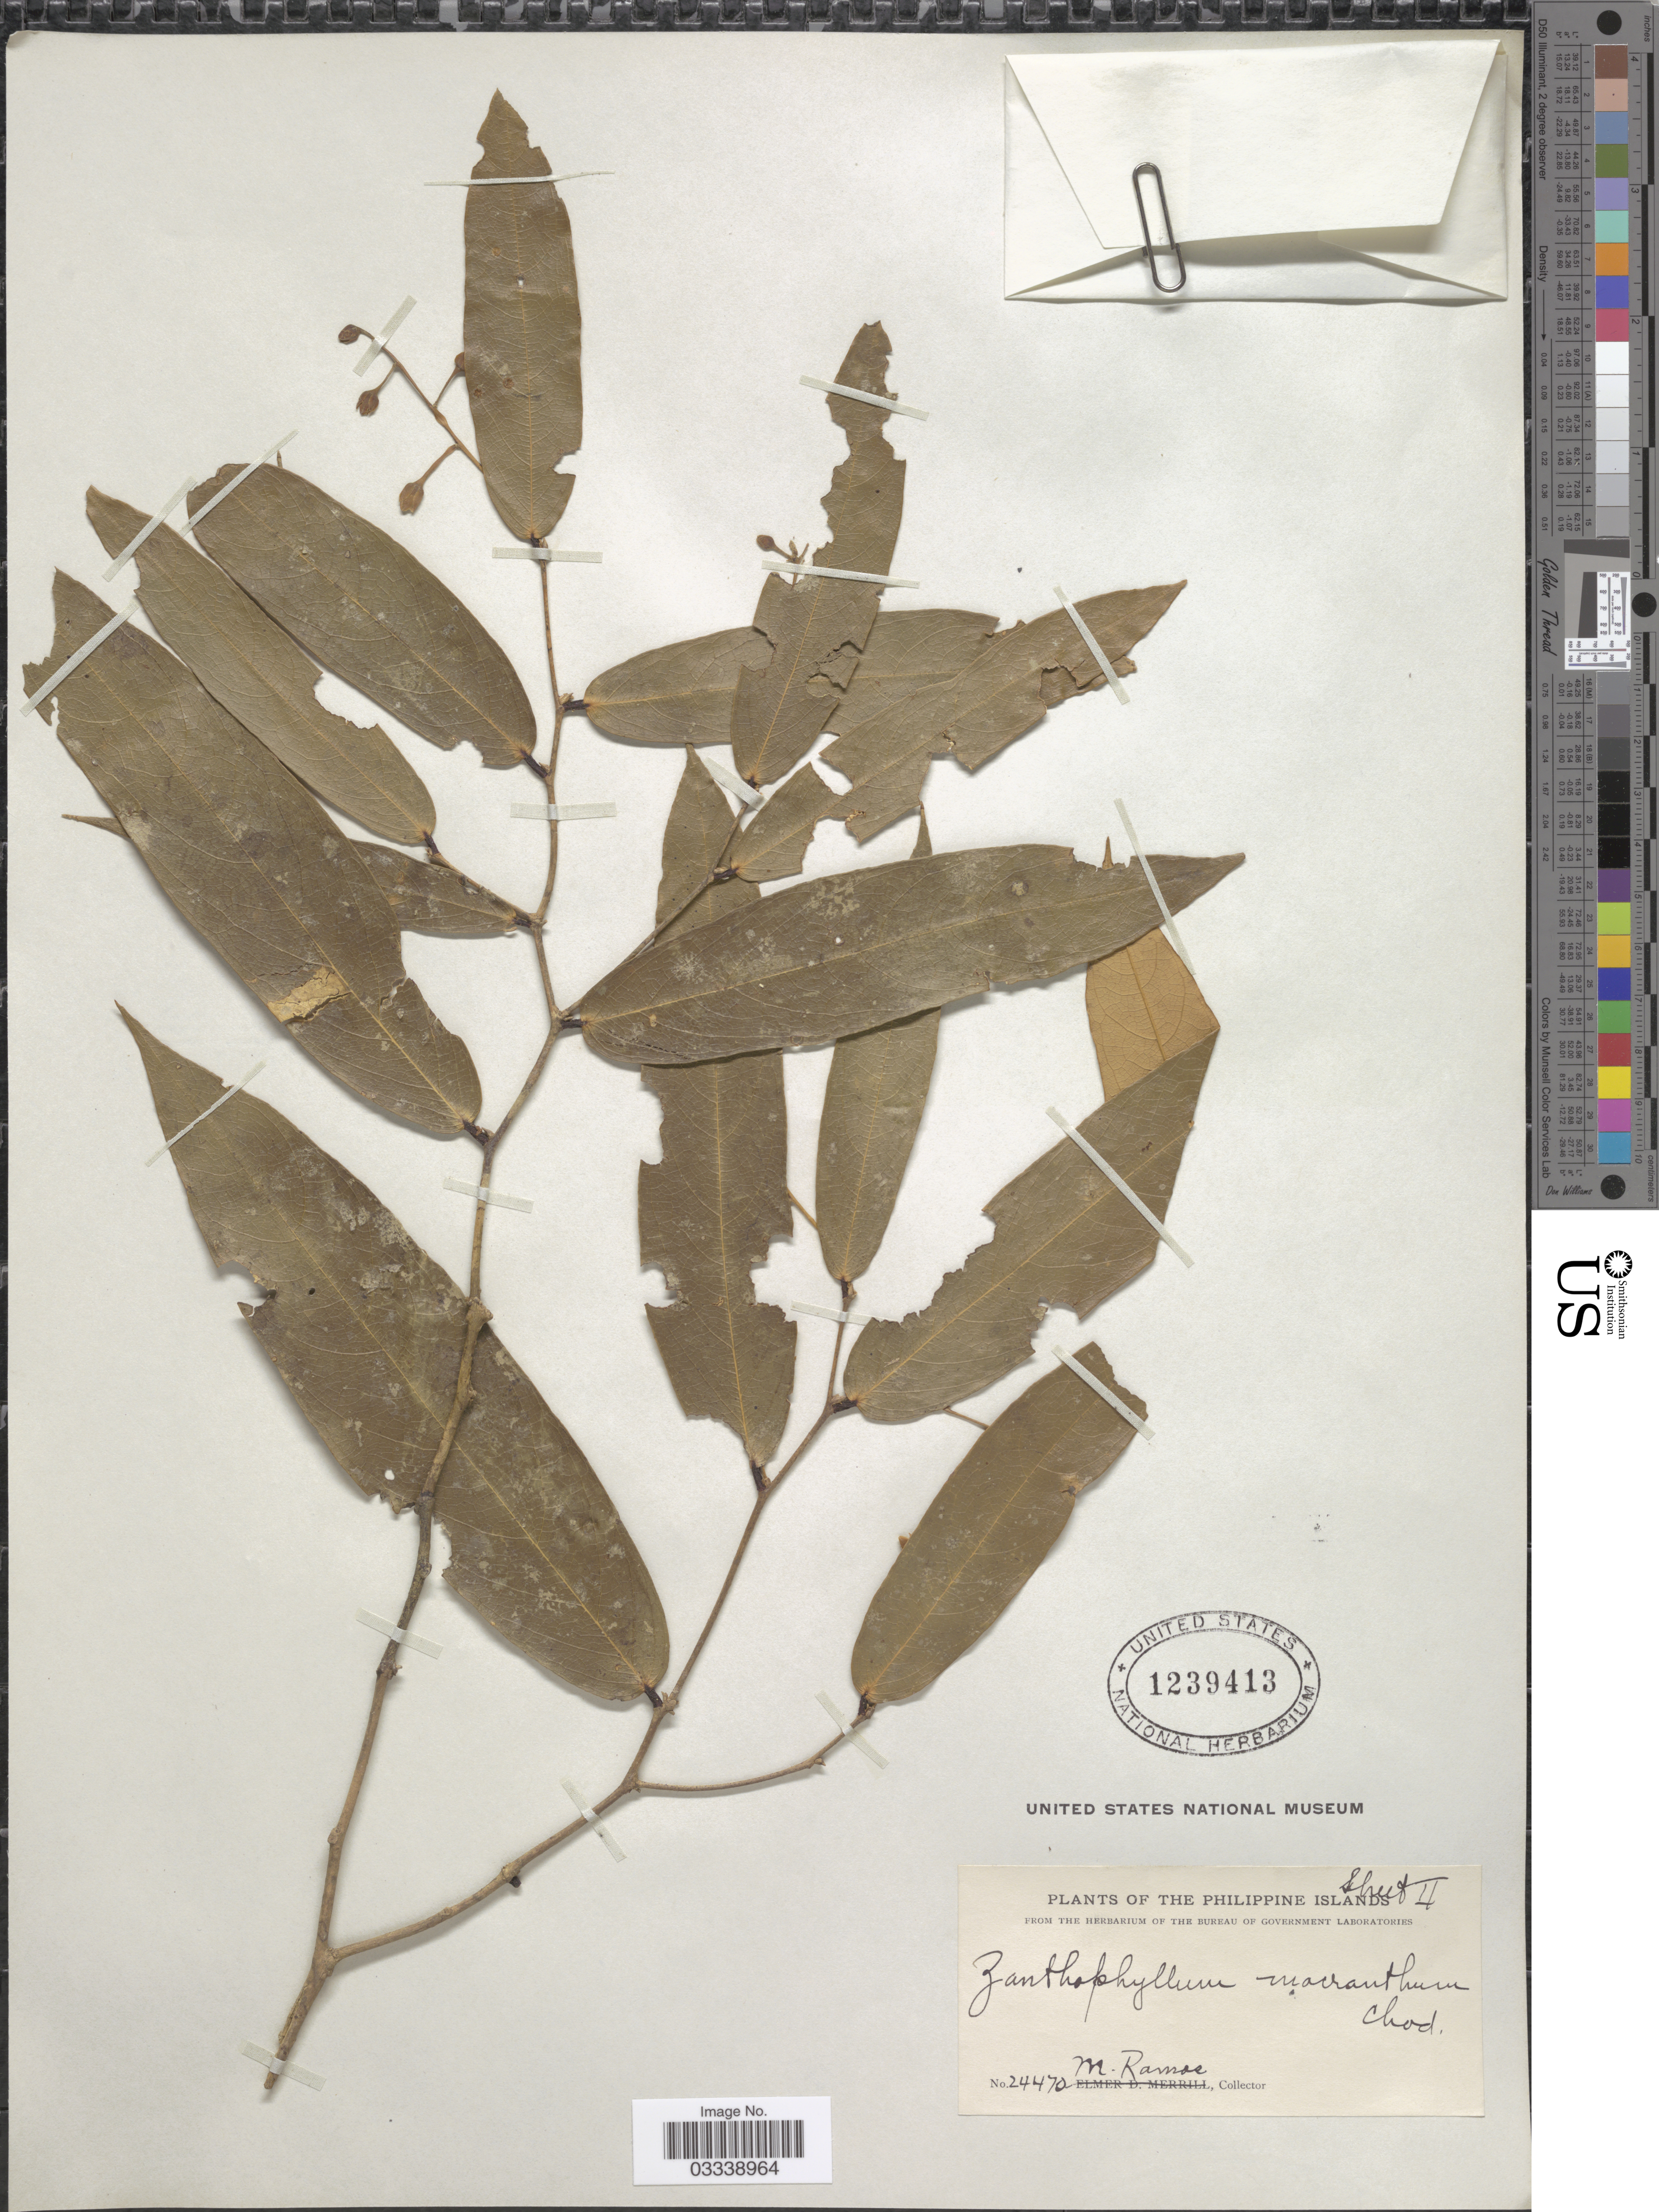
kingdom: Plantae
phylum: Tracheophyta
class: Magnoliopsida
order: Fabales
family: Polygalaceae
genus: Xanthophyllum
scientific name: Xanthophyllum discolor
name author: Chodat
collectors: M. Ramos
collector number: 24470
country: Philippines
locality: The Philippine Islands.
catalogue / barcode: US 1239413